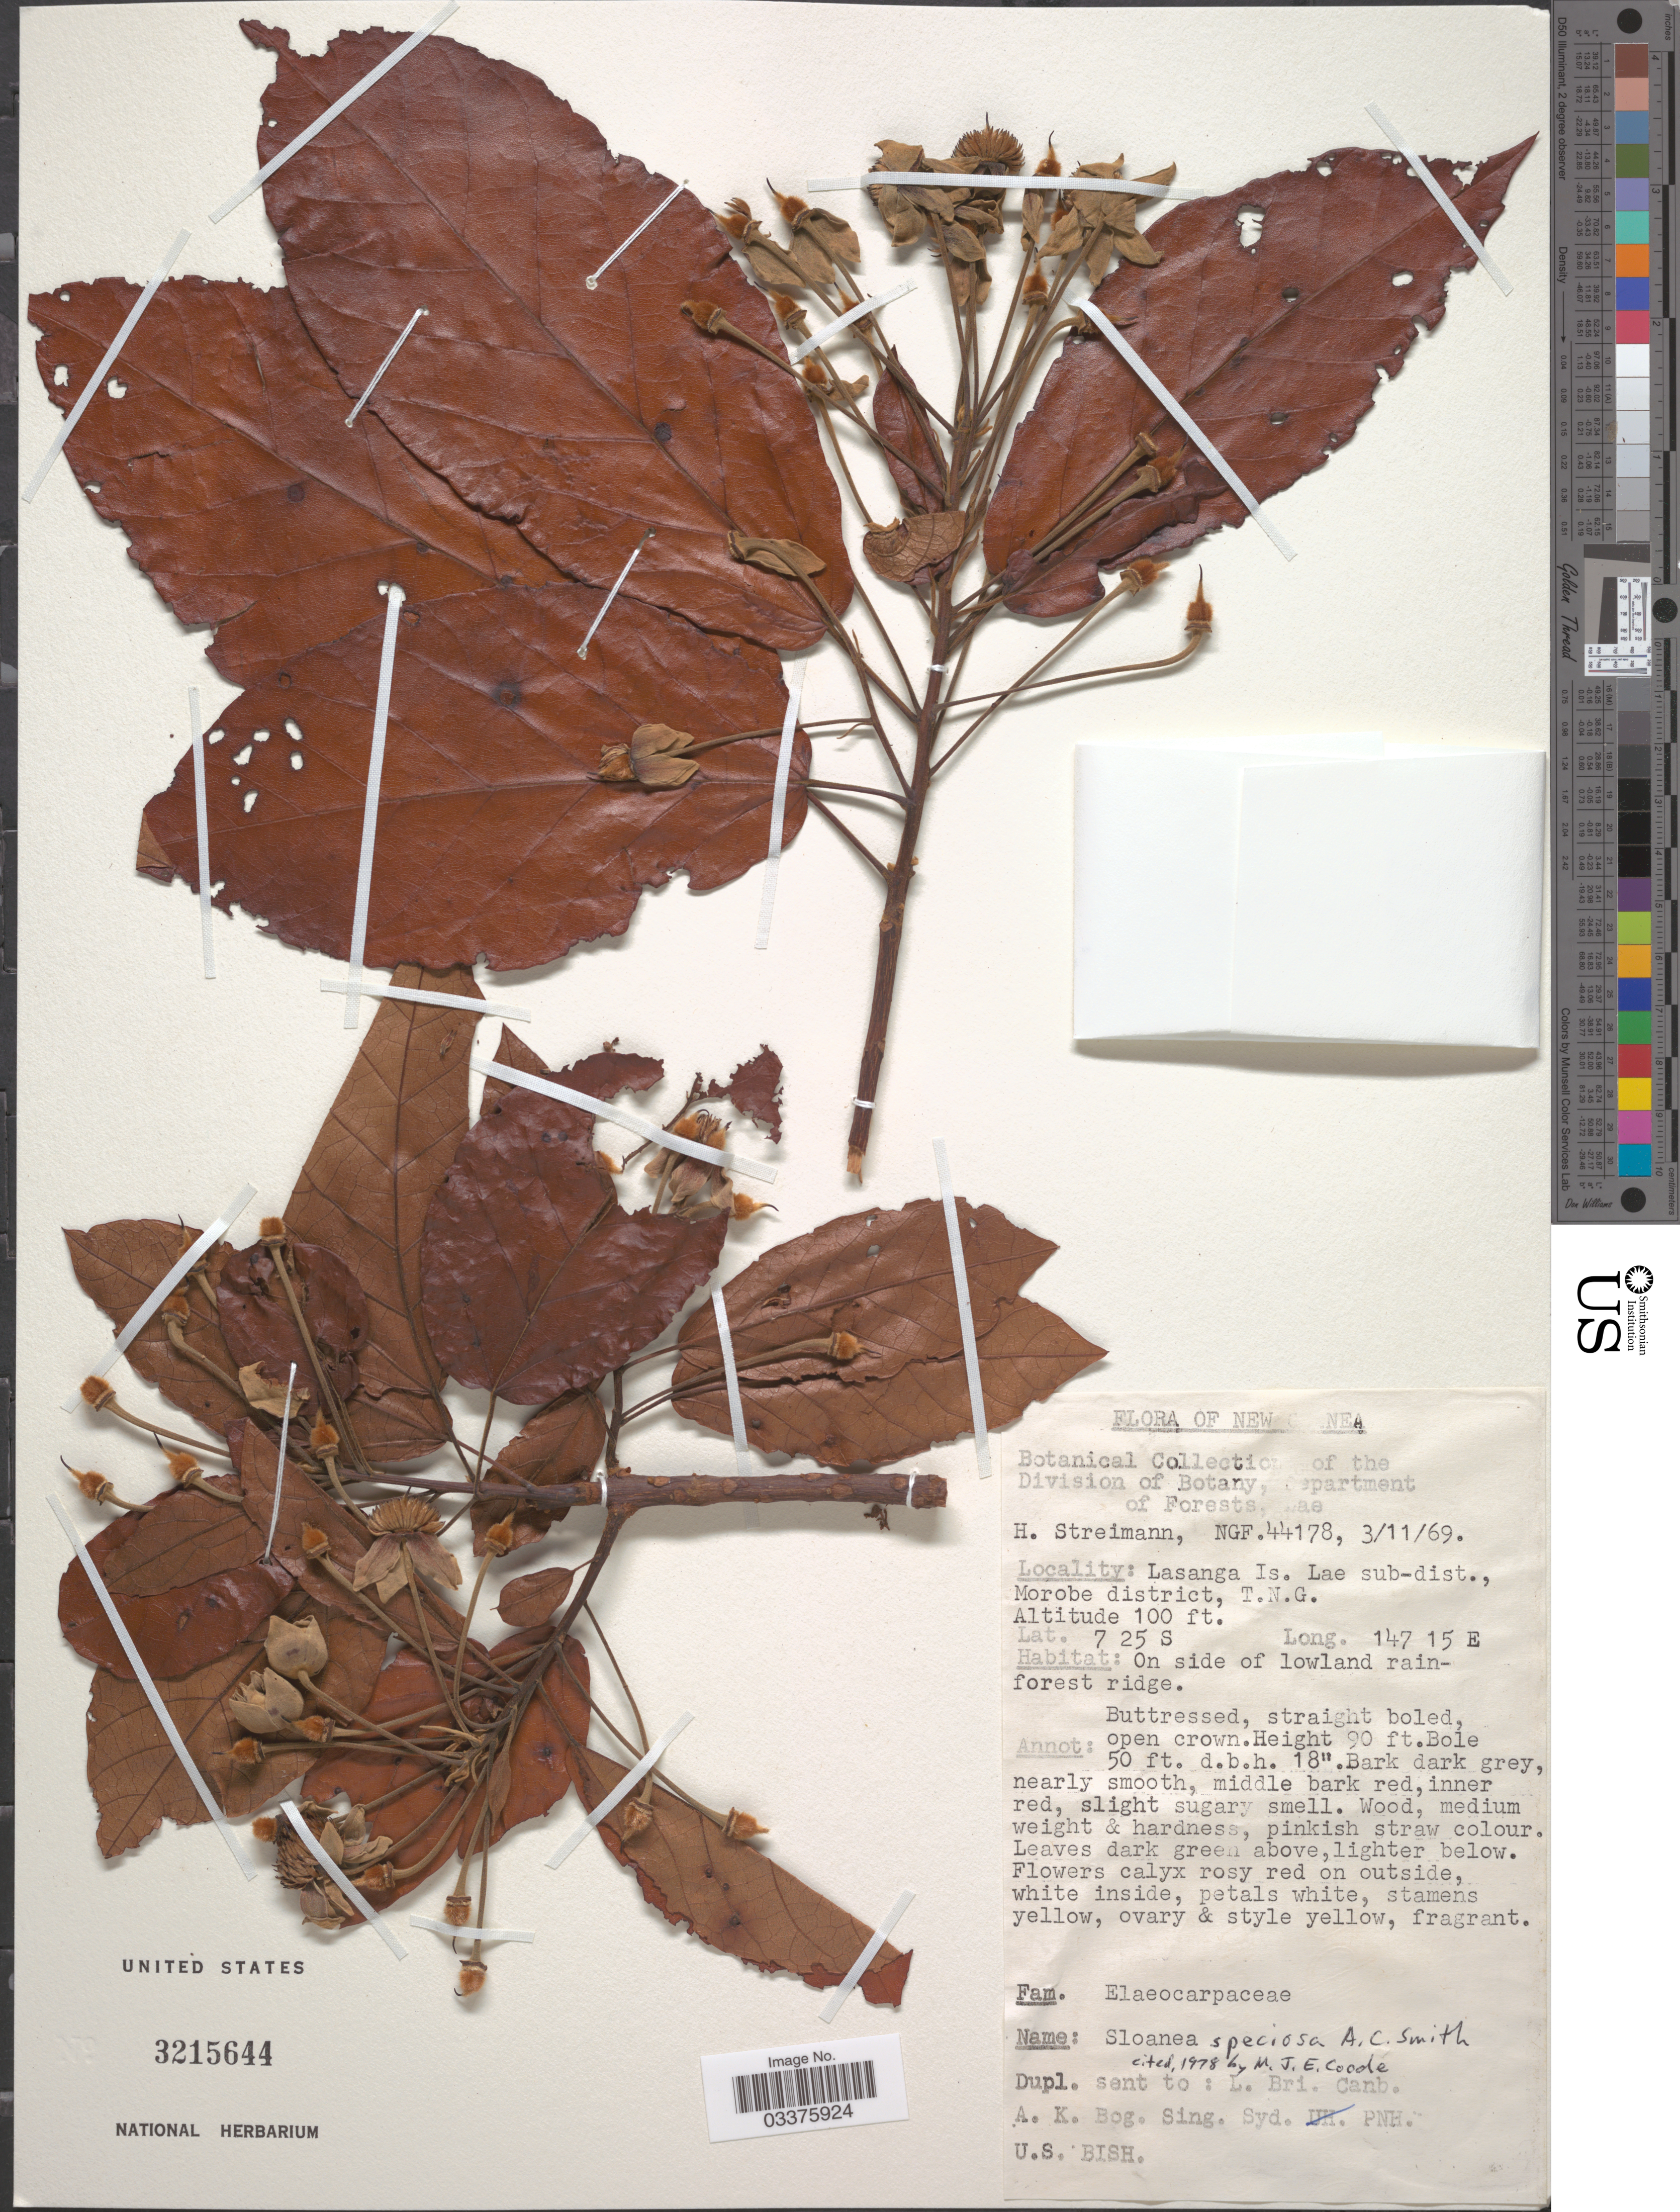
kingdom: Plantae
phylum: Tracheophyta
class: Magnoliopsida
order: Oxalidales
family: Elaeocarpaceae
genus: Sloanea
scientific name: Sloanea speciosa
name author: A.C. Sm.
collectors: H. Streimann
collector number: NGF44178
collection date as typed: Transcribed d/m/y: 3/11/69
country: Papua New Guinea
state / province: Morobe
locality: New Guinea. Lasanga Is. Lae sub-dist., Morobe district, T.N.G.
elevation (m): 30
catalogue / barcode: US 3215644